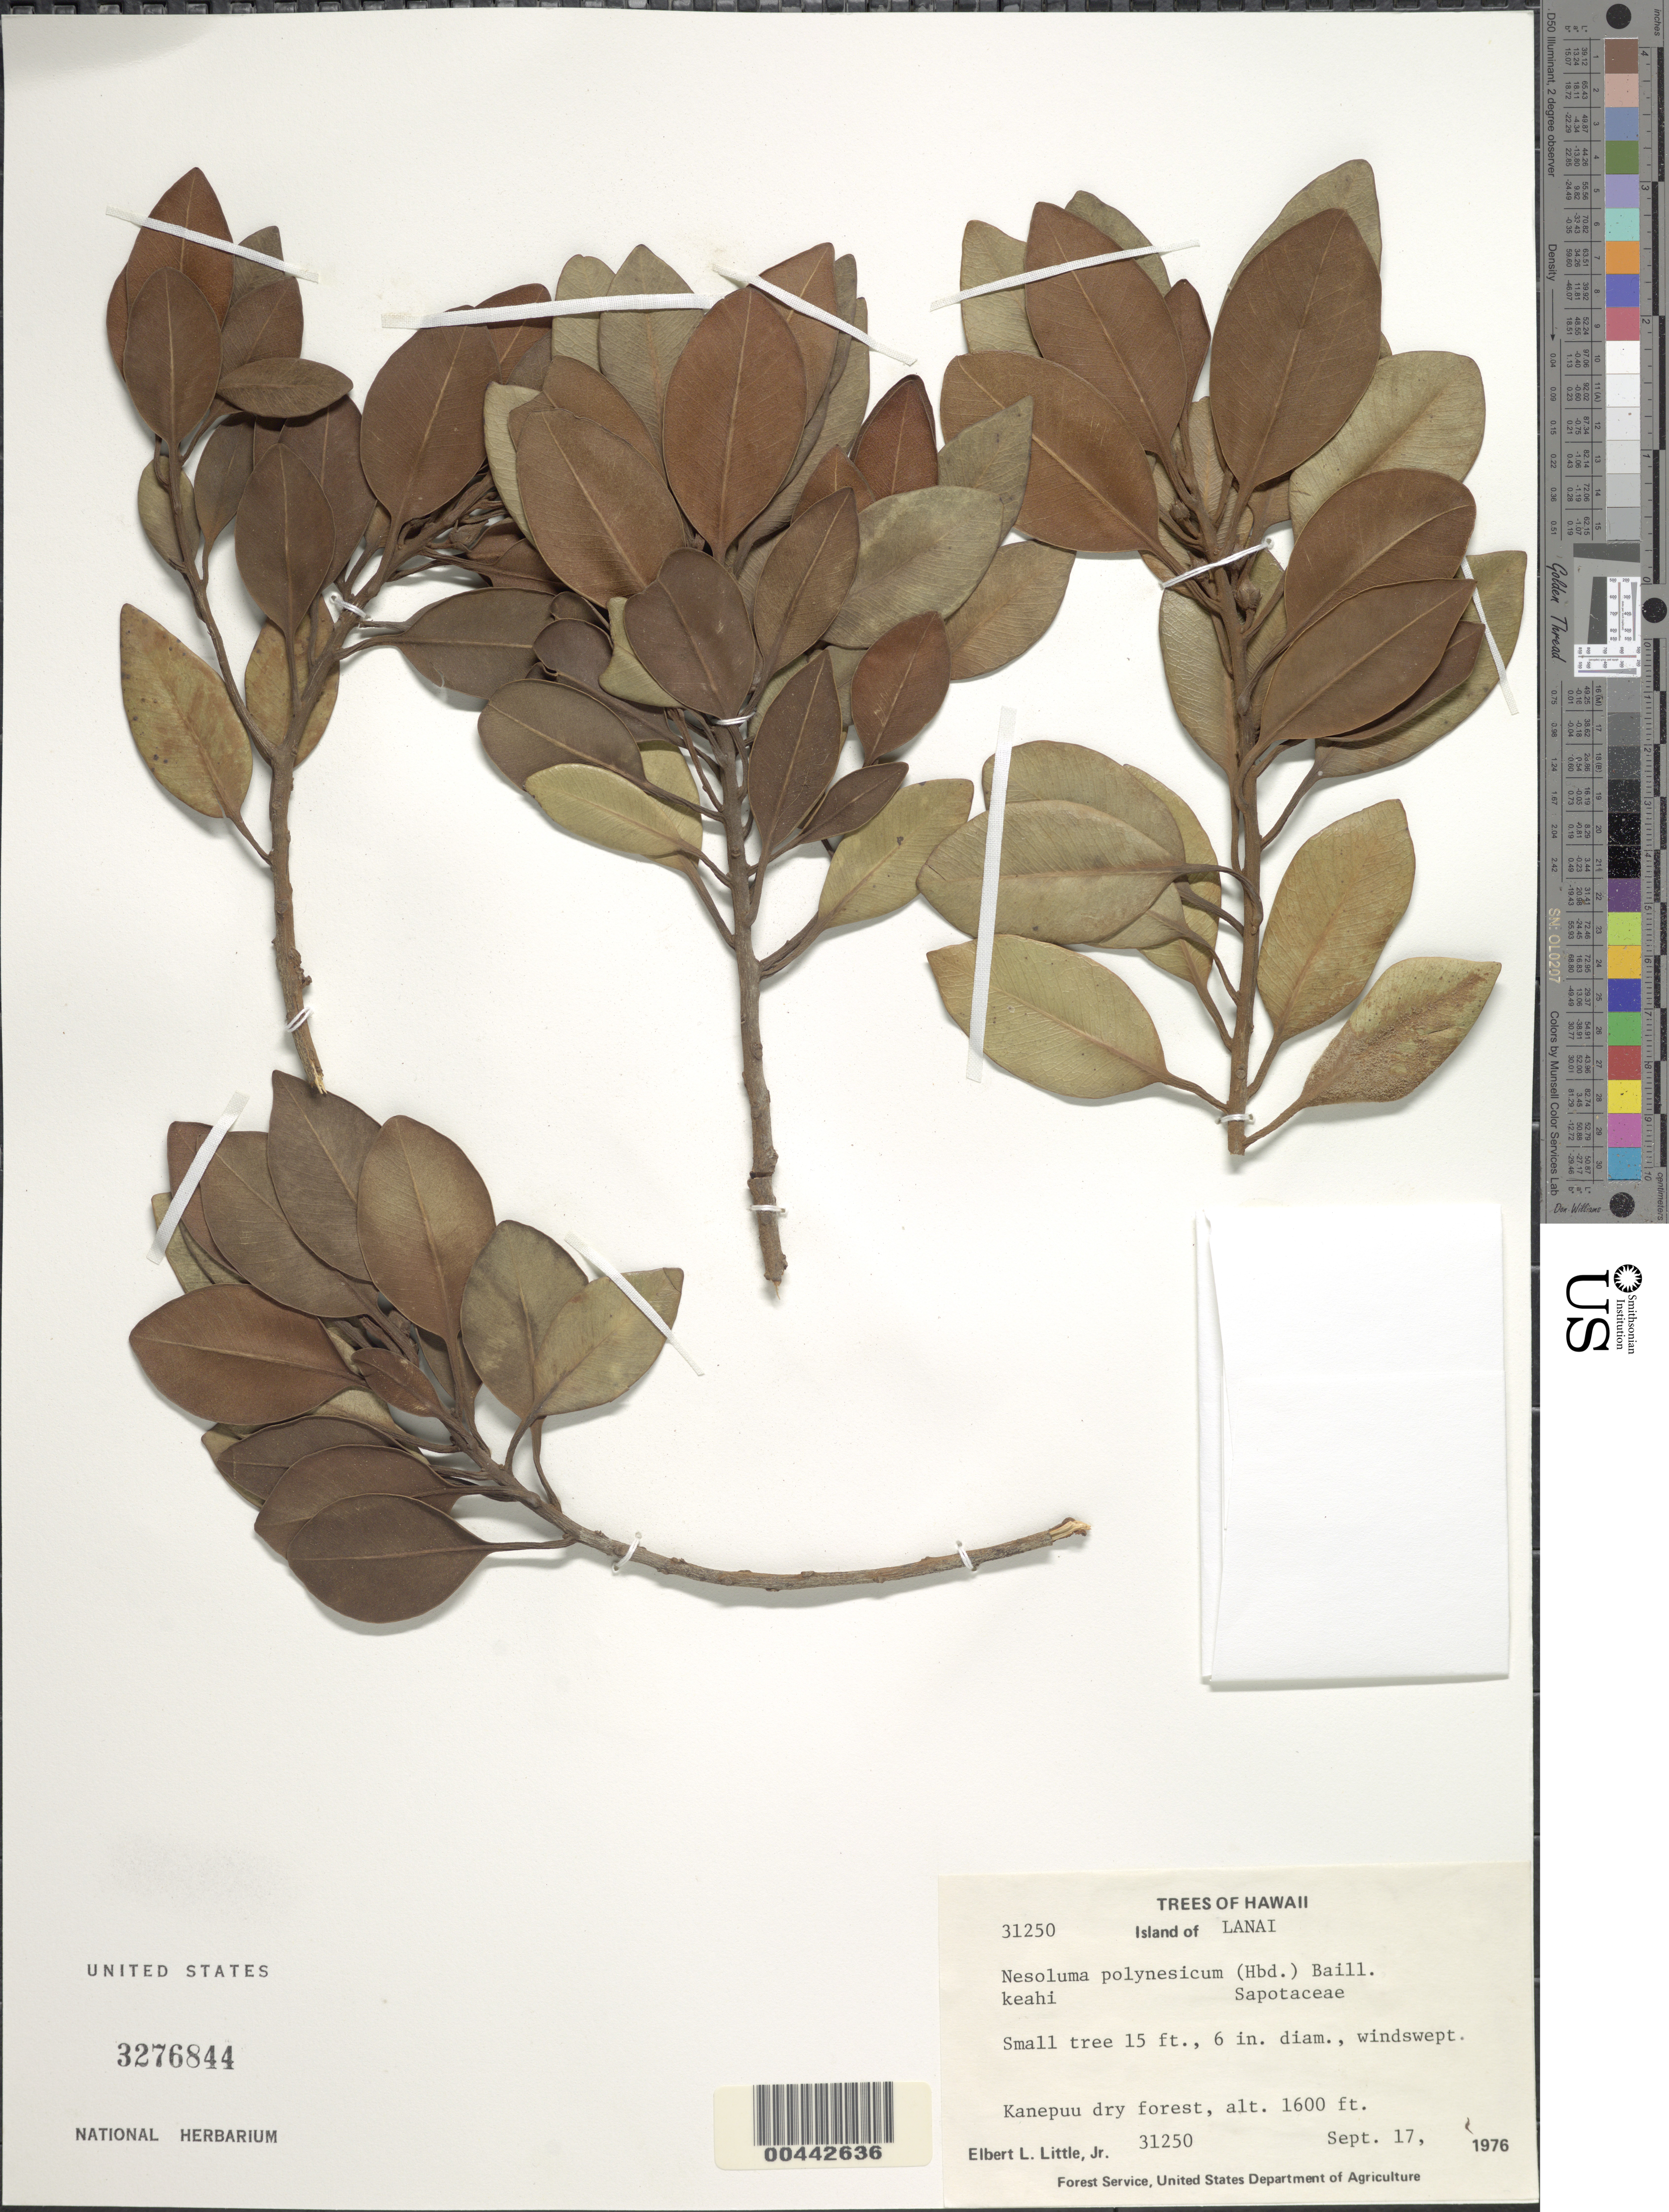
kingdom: Plantae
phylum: Tracheophyta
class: Magnoliopsida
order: Ericales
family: Sapotaceae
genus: Sideroxylon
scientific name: Sideroxylon polynesicum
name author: (Hillebr.) Smedmark & Anderb.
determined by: Wagner, W. L., (BOT), Smithsonian Institution - National Museum of Natural History (UNITED STATES)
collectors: E. L. Little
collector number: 31250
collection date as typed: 17 Sep 1976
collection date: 1976-09-17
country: United States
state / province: Hawaii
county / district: Maui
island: Lana'i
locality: Kanepuu dry forest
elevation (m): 488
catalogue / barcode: US 3276844